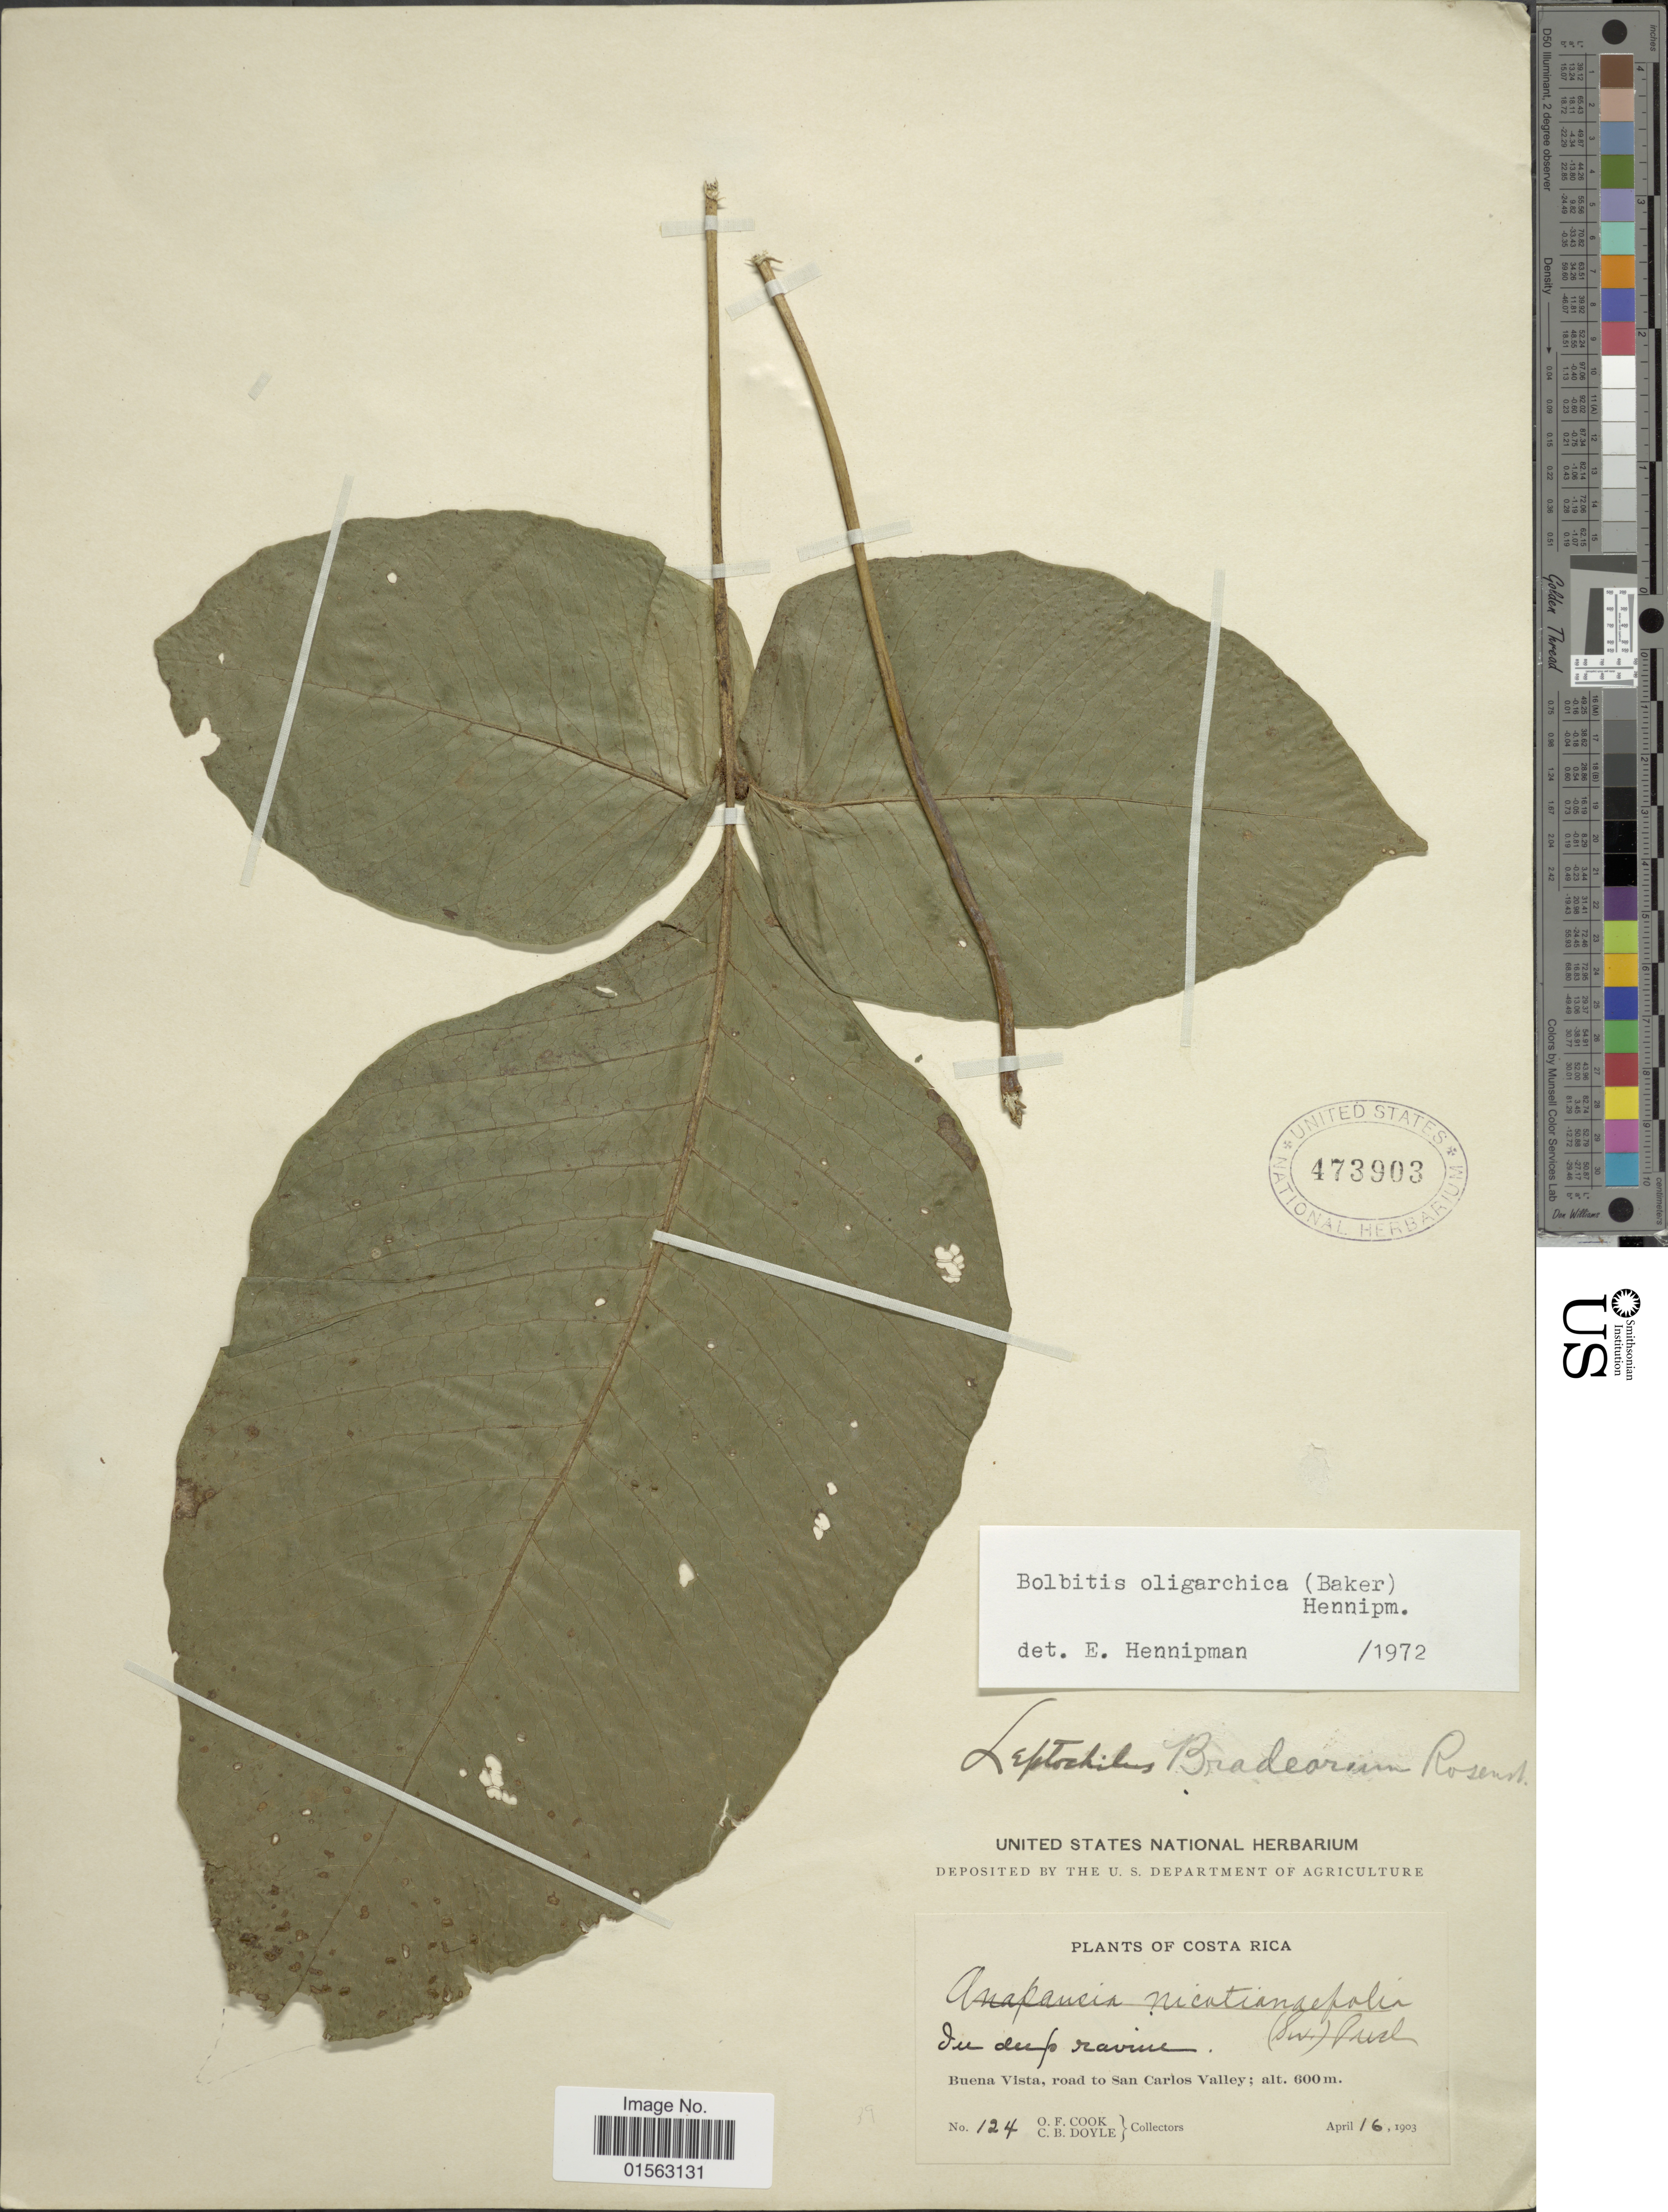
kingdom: Plantae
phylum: Tracheophyta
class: Polypodiopsida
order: Polypodiales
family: Dryopteridaceae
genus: Mickelia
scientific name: Mickelia oligarchica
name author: (Baker) R.C. Moran et al.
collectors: O. F. Cook & C. Doyle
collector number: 124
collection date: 1903-04-16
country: Costa Rica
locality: Costa Rica, in deep ravine, Buena Vista, road to San Carlos Valley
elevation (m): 600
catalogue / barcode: US 473903